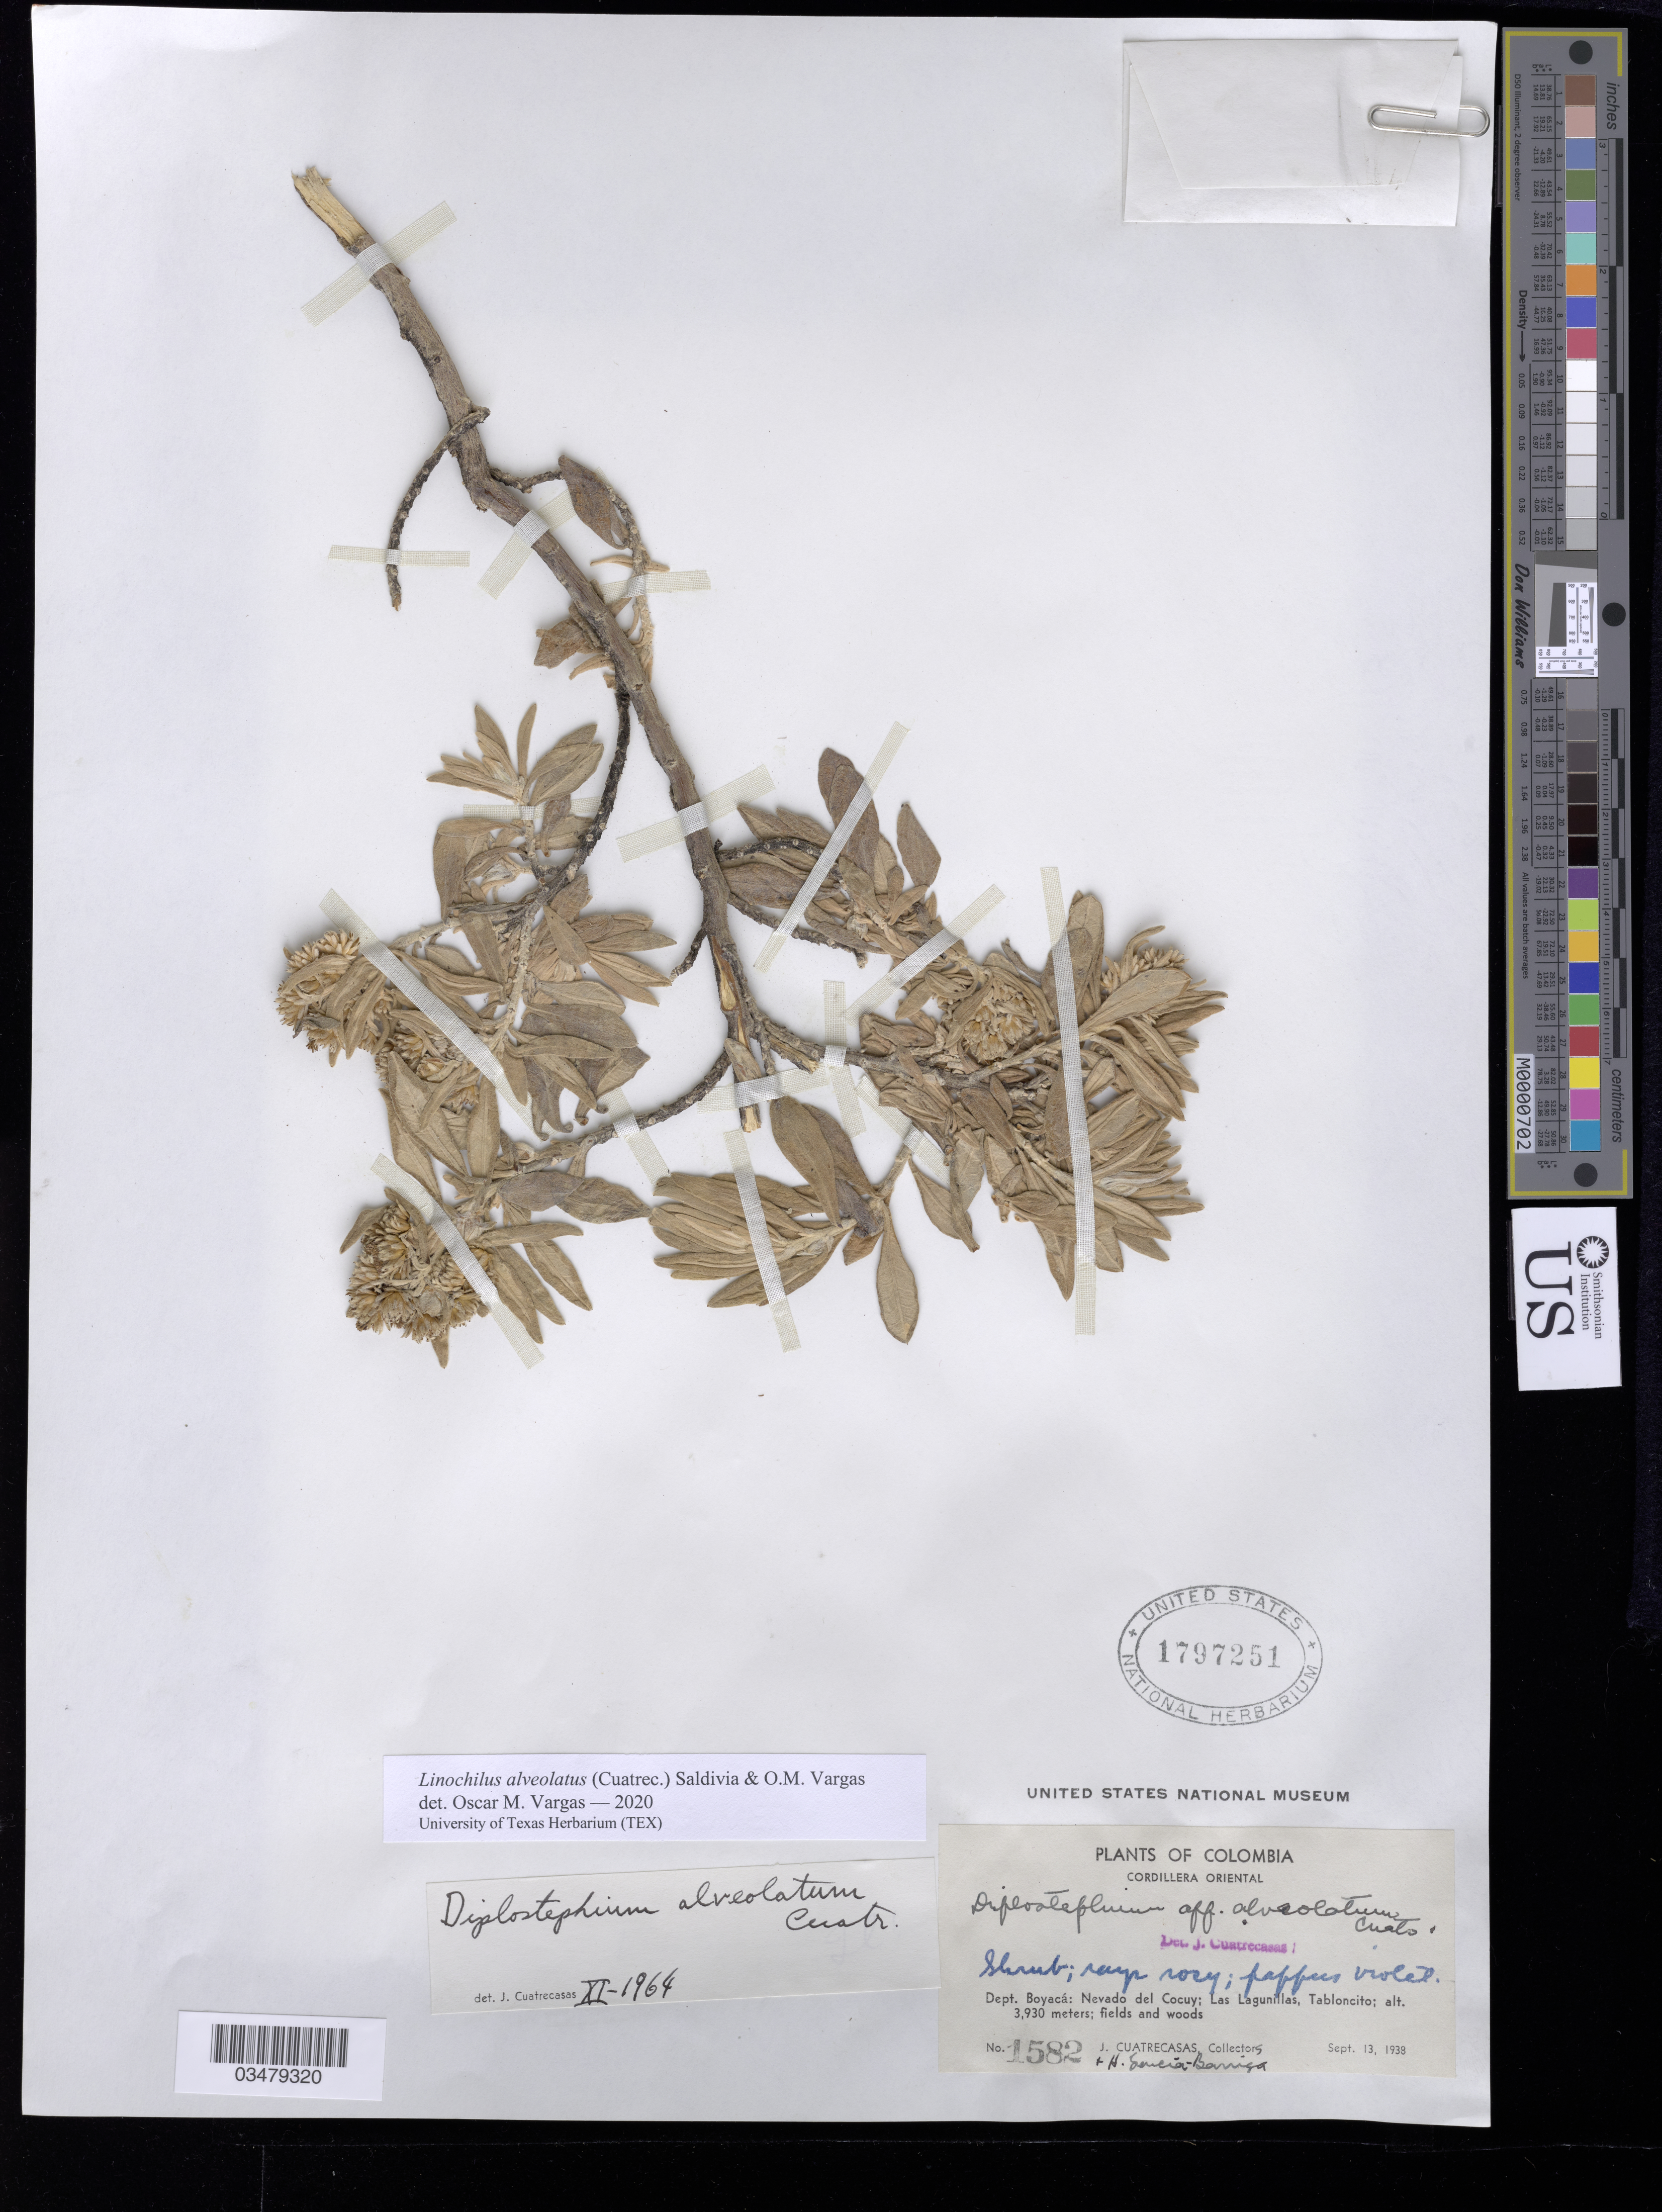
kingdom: Plantae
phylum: Tracheophyta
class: Magnoliopsida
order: Asterales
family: Asteraceae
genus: Linochilus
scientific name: Linochilus alveolatus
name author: (Cuatrec.) Saldivia & O.M. Vargas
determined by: Vargas, Oscar M.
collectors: J. Cuatrecasas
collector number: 1582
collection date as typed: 13 Sep 1938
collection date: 1938-09-13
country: Colombia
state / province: Boyacá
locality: Nevada del Cocuy, Las Lagunillas Tabloncito.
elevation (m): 3930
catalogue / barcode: US 1797251